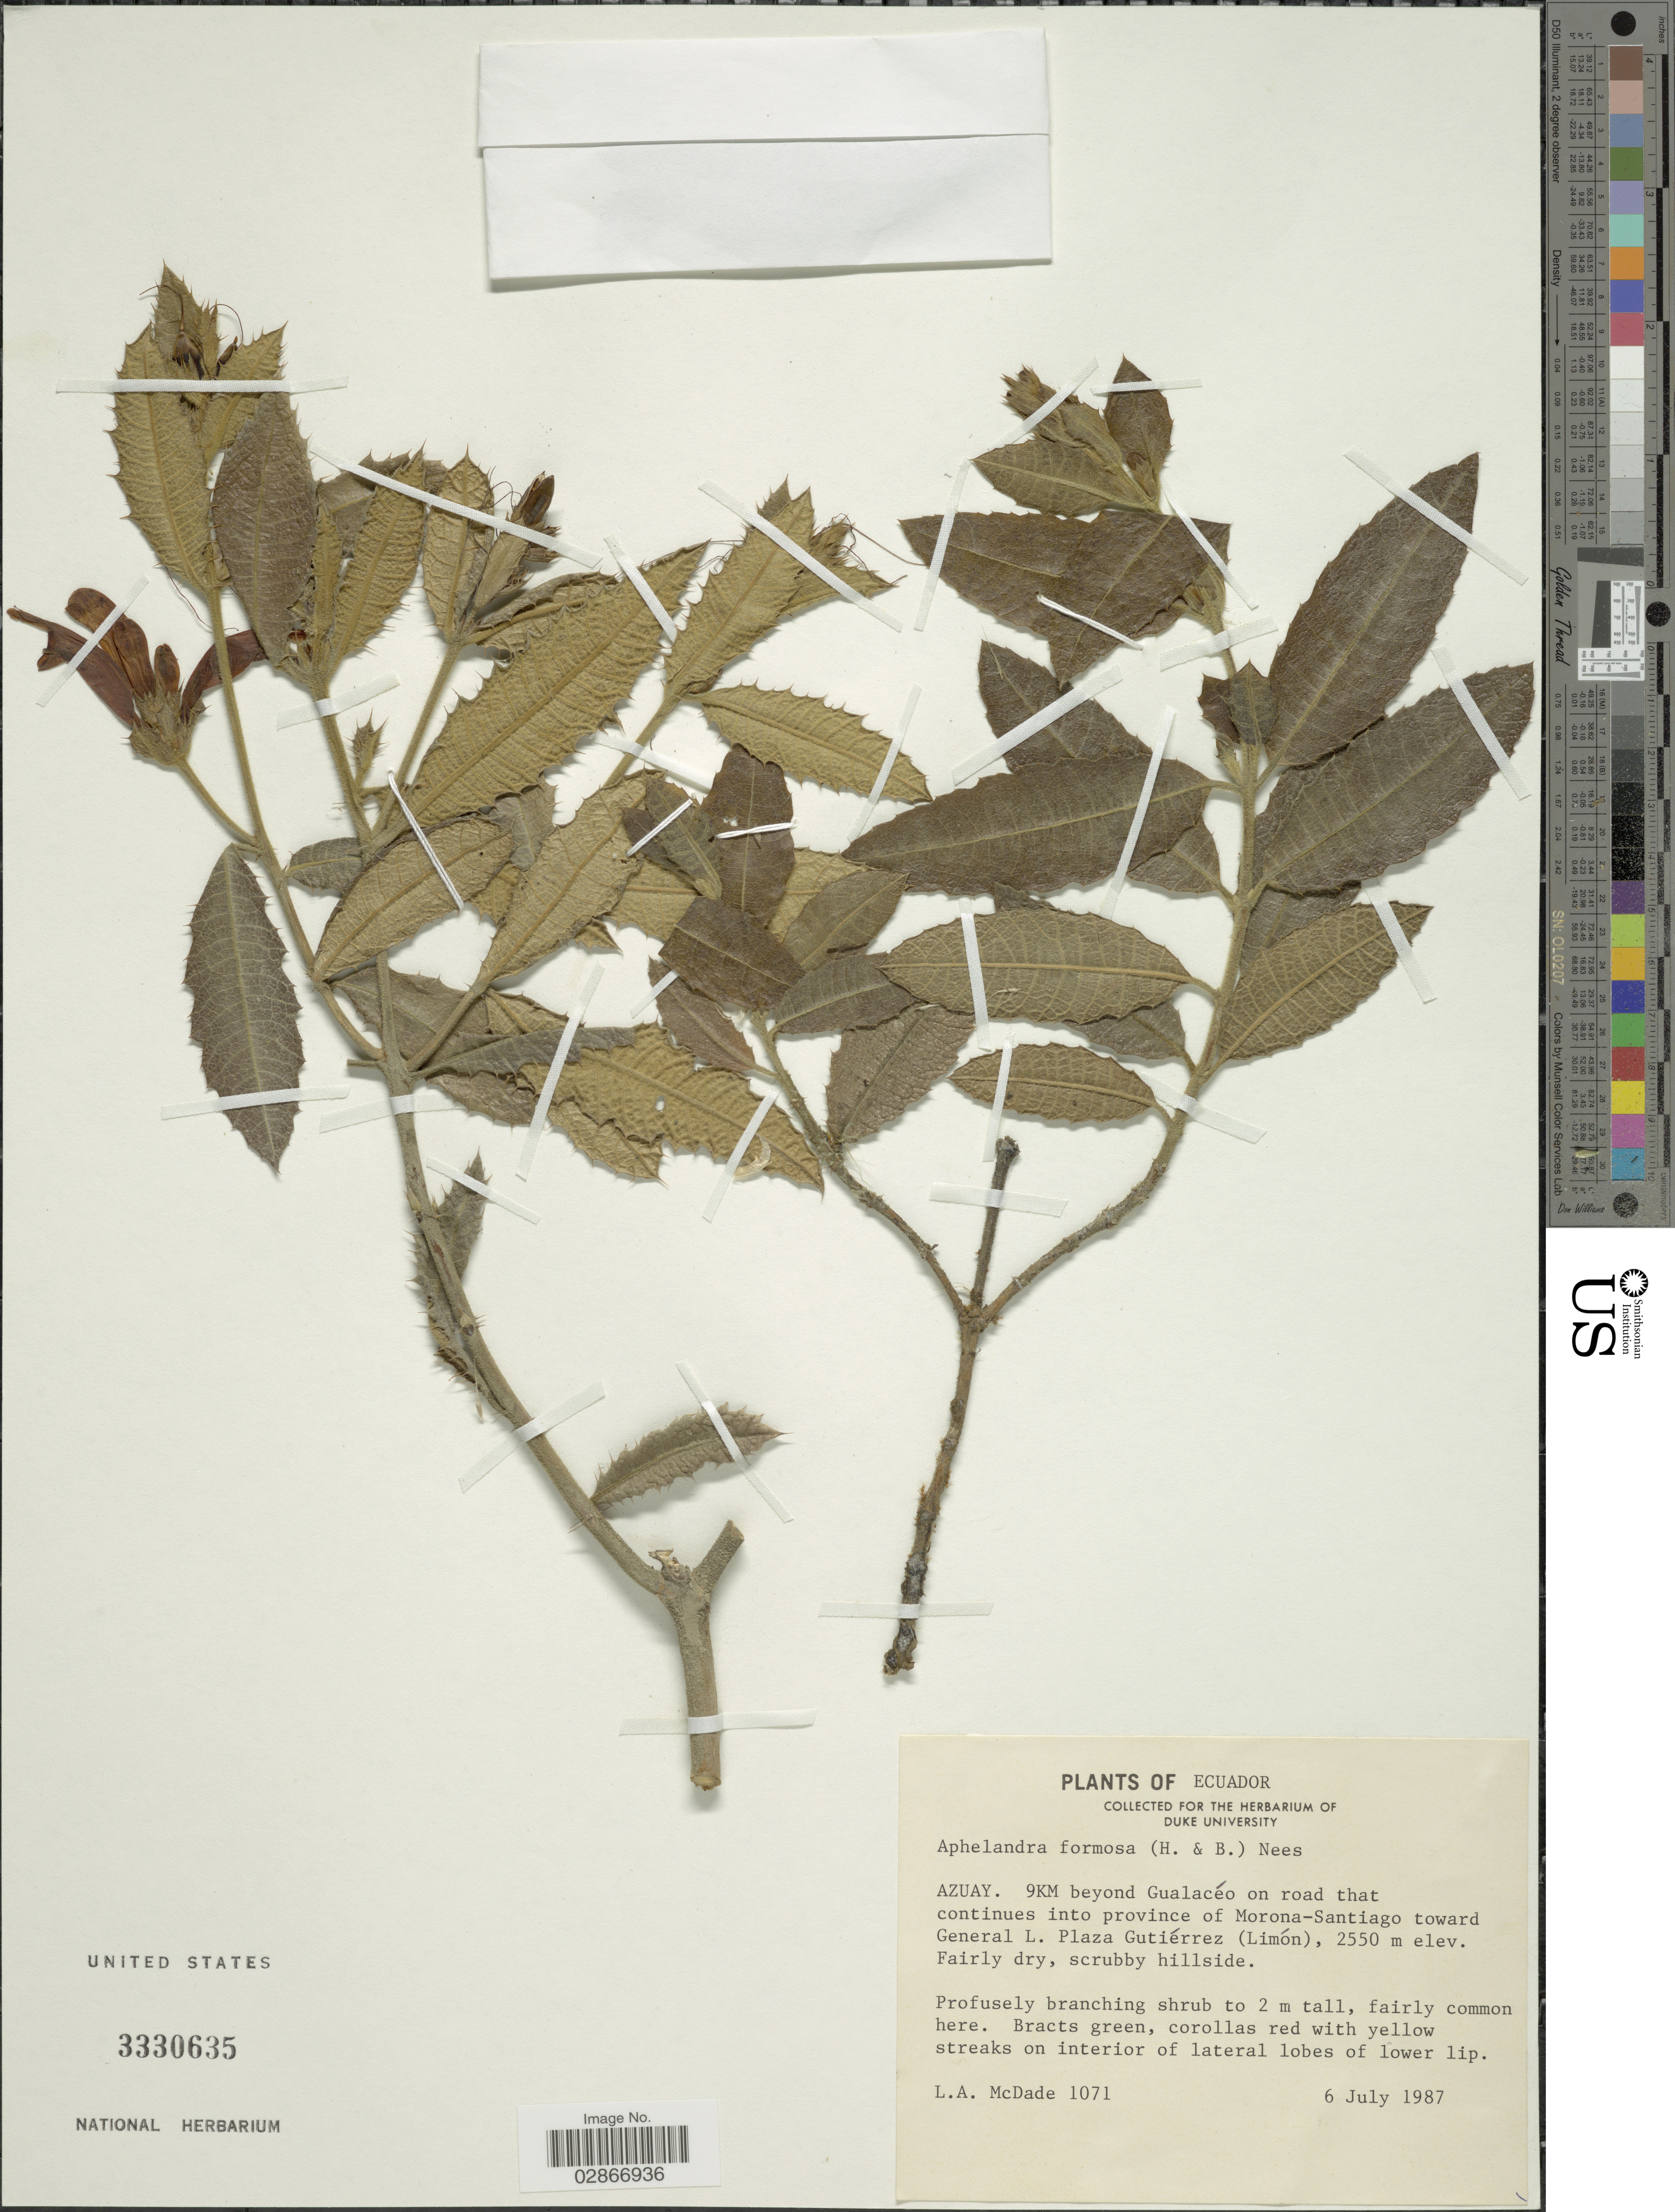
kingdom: Plantae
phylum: Tracheophyta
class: Magnoliopsida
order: Lamiales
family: Acanthaceae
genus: Aphelandra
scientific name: Aphelandra formosa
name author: (Humb. & Bonpl.) Nees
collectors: L. McDade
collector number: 1071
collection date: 1987-07-06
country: Ecuador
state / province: Azuay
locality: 9KM beyond Gualacéo on road that continues into province of Morona-Santiago toward General L. Plaza Gutiérrez (Limón).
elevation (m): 2550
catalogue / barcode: US 3330635